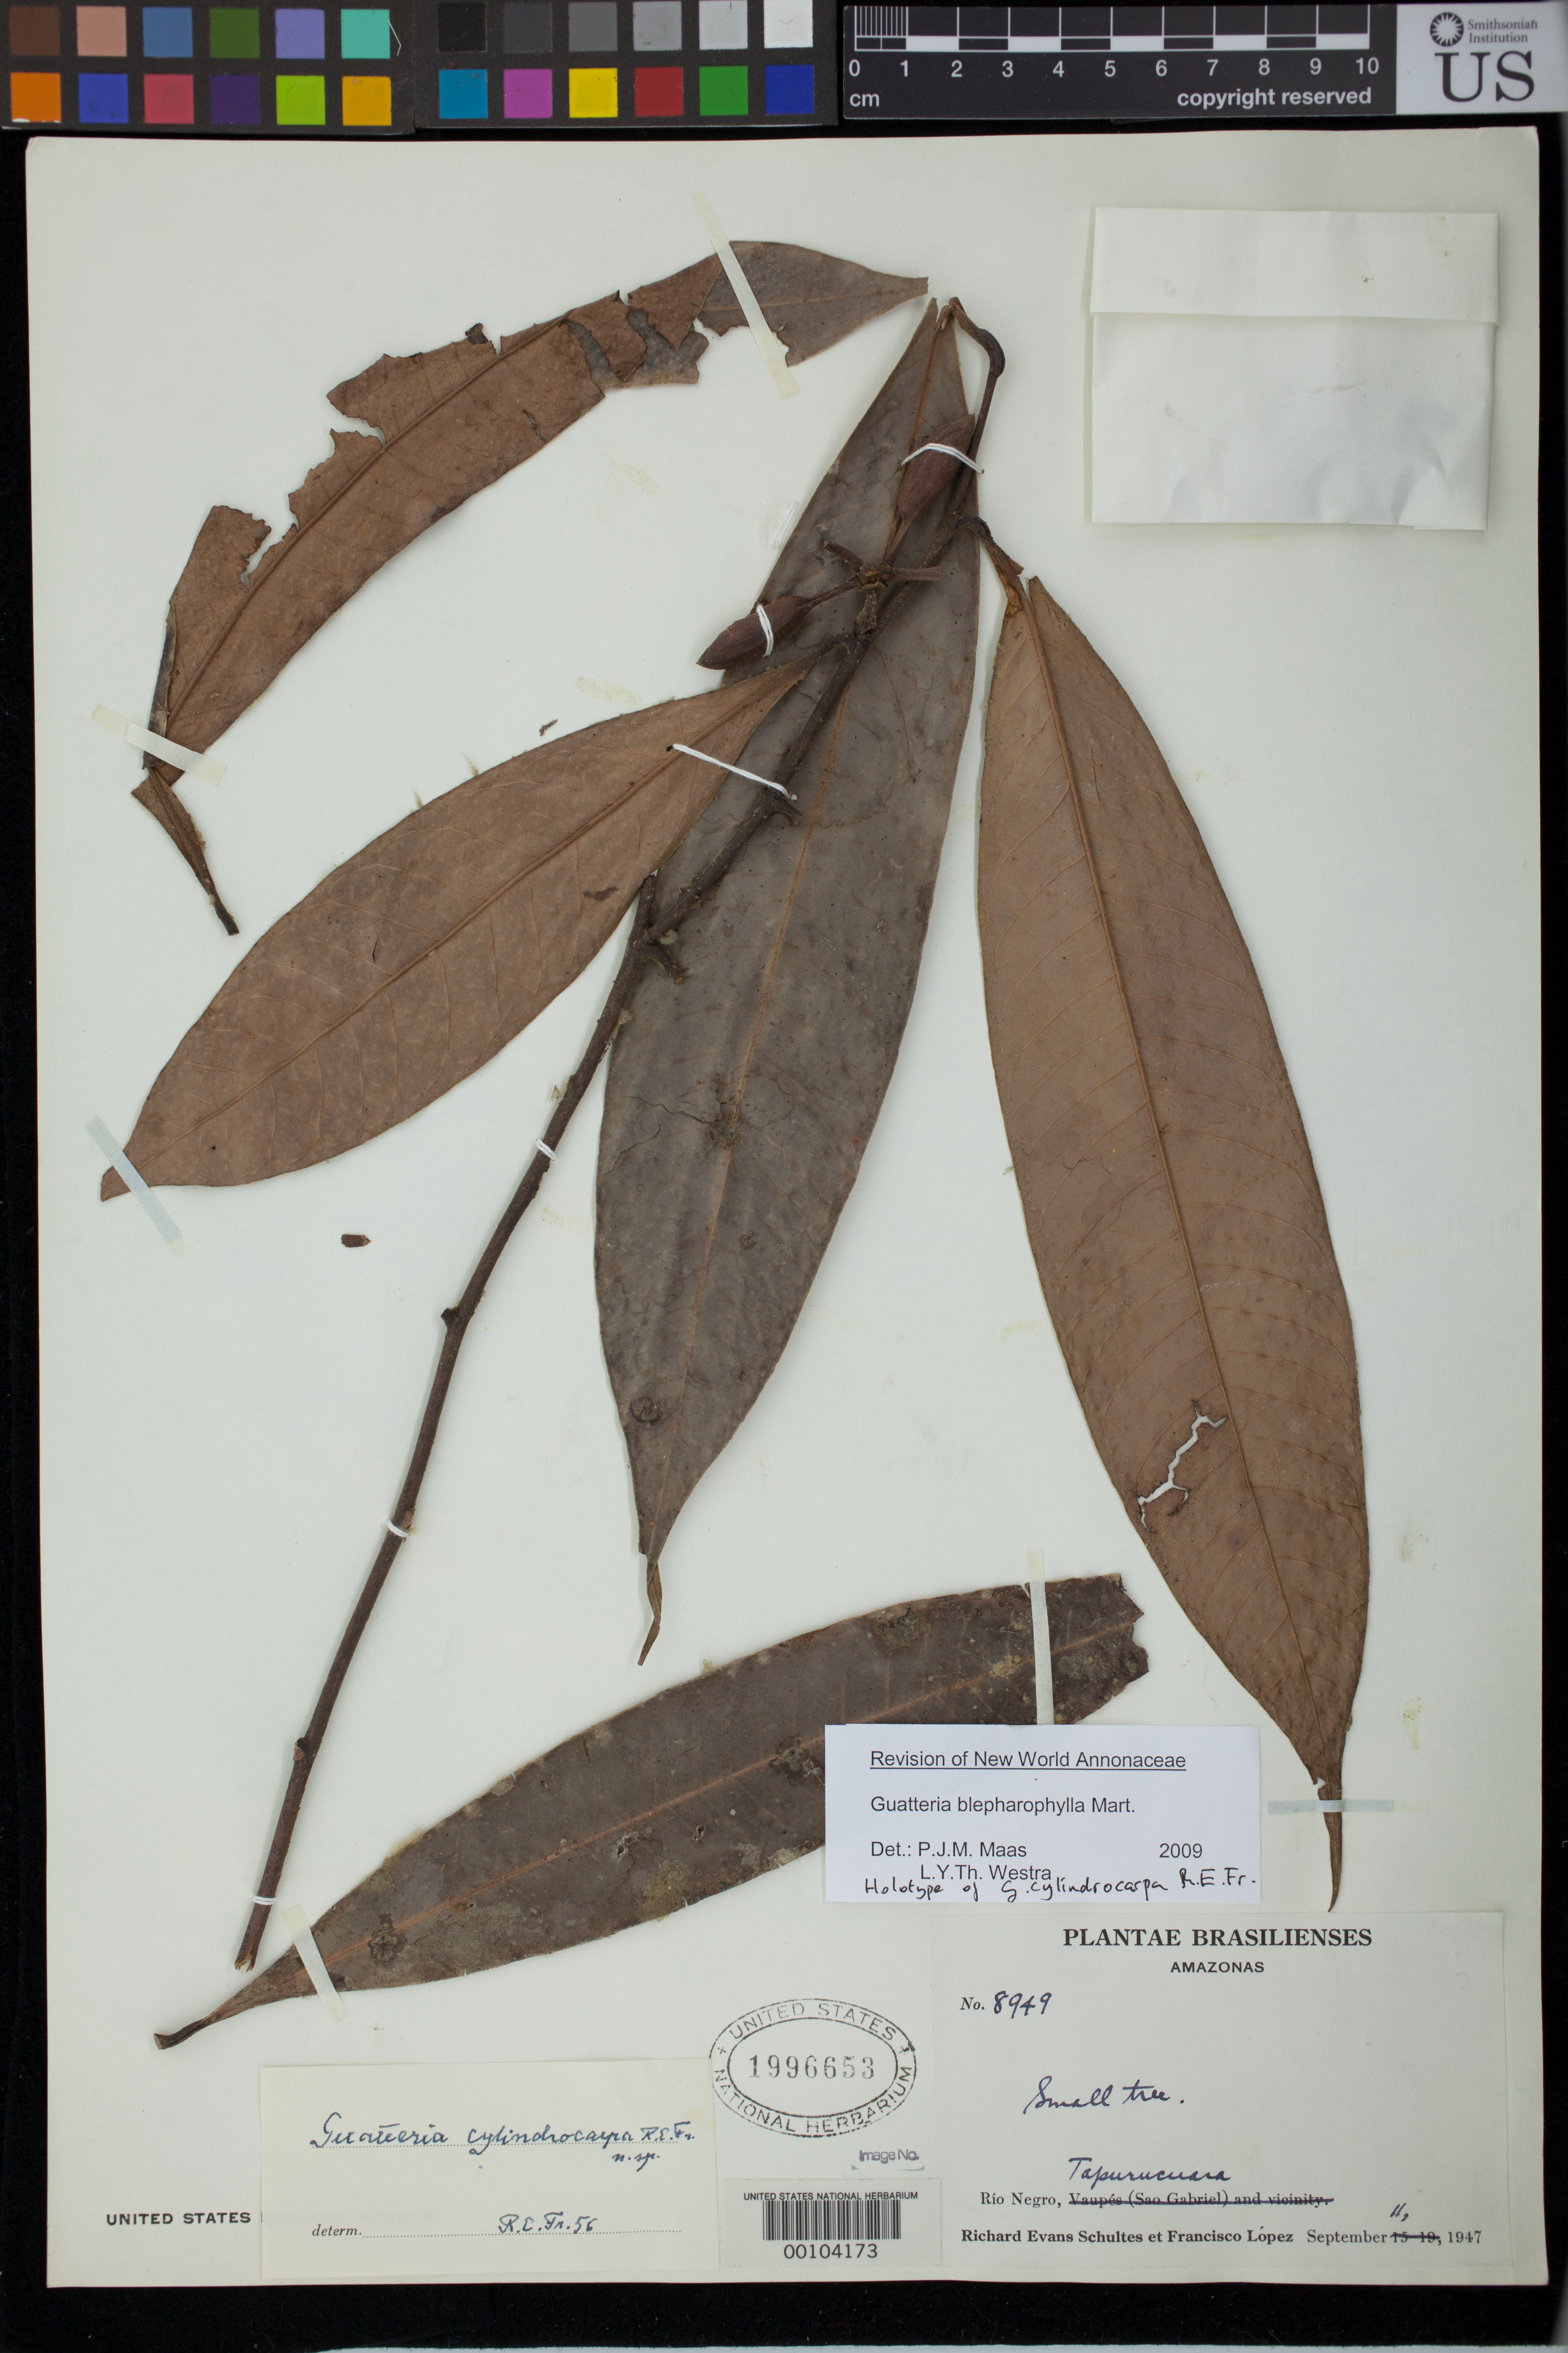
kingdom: Plantae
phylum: Tracheophyta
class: Magnoliopsida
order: Magnoliales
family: Annonaceae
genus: Guatteria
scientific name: Guatteria cylindrocarpa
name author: R.E. Fr.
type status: Holotype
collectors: R. E. Schultes & F. Lopéz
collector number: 8949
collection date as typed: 11 Sep 1947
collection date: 1947-09-11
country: Brazil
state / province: Amazonas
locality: Rio Negro, Tapurucuara.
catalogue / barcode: US 1996653